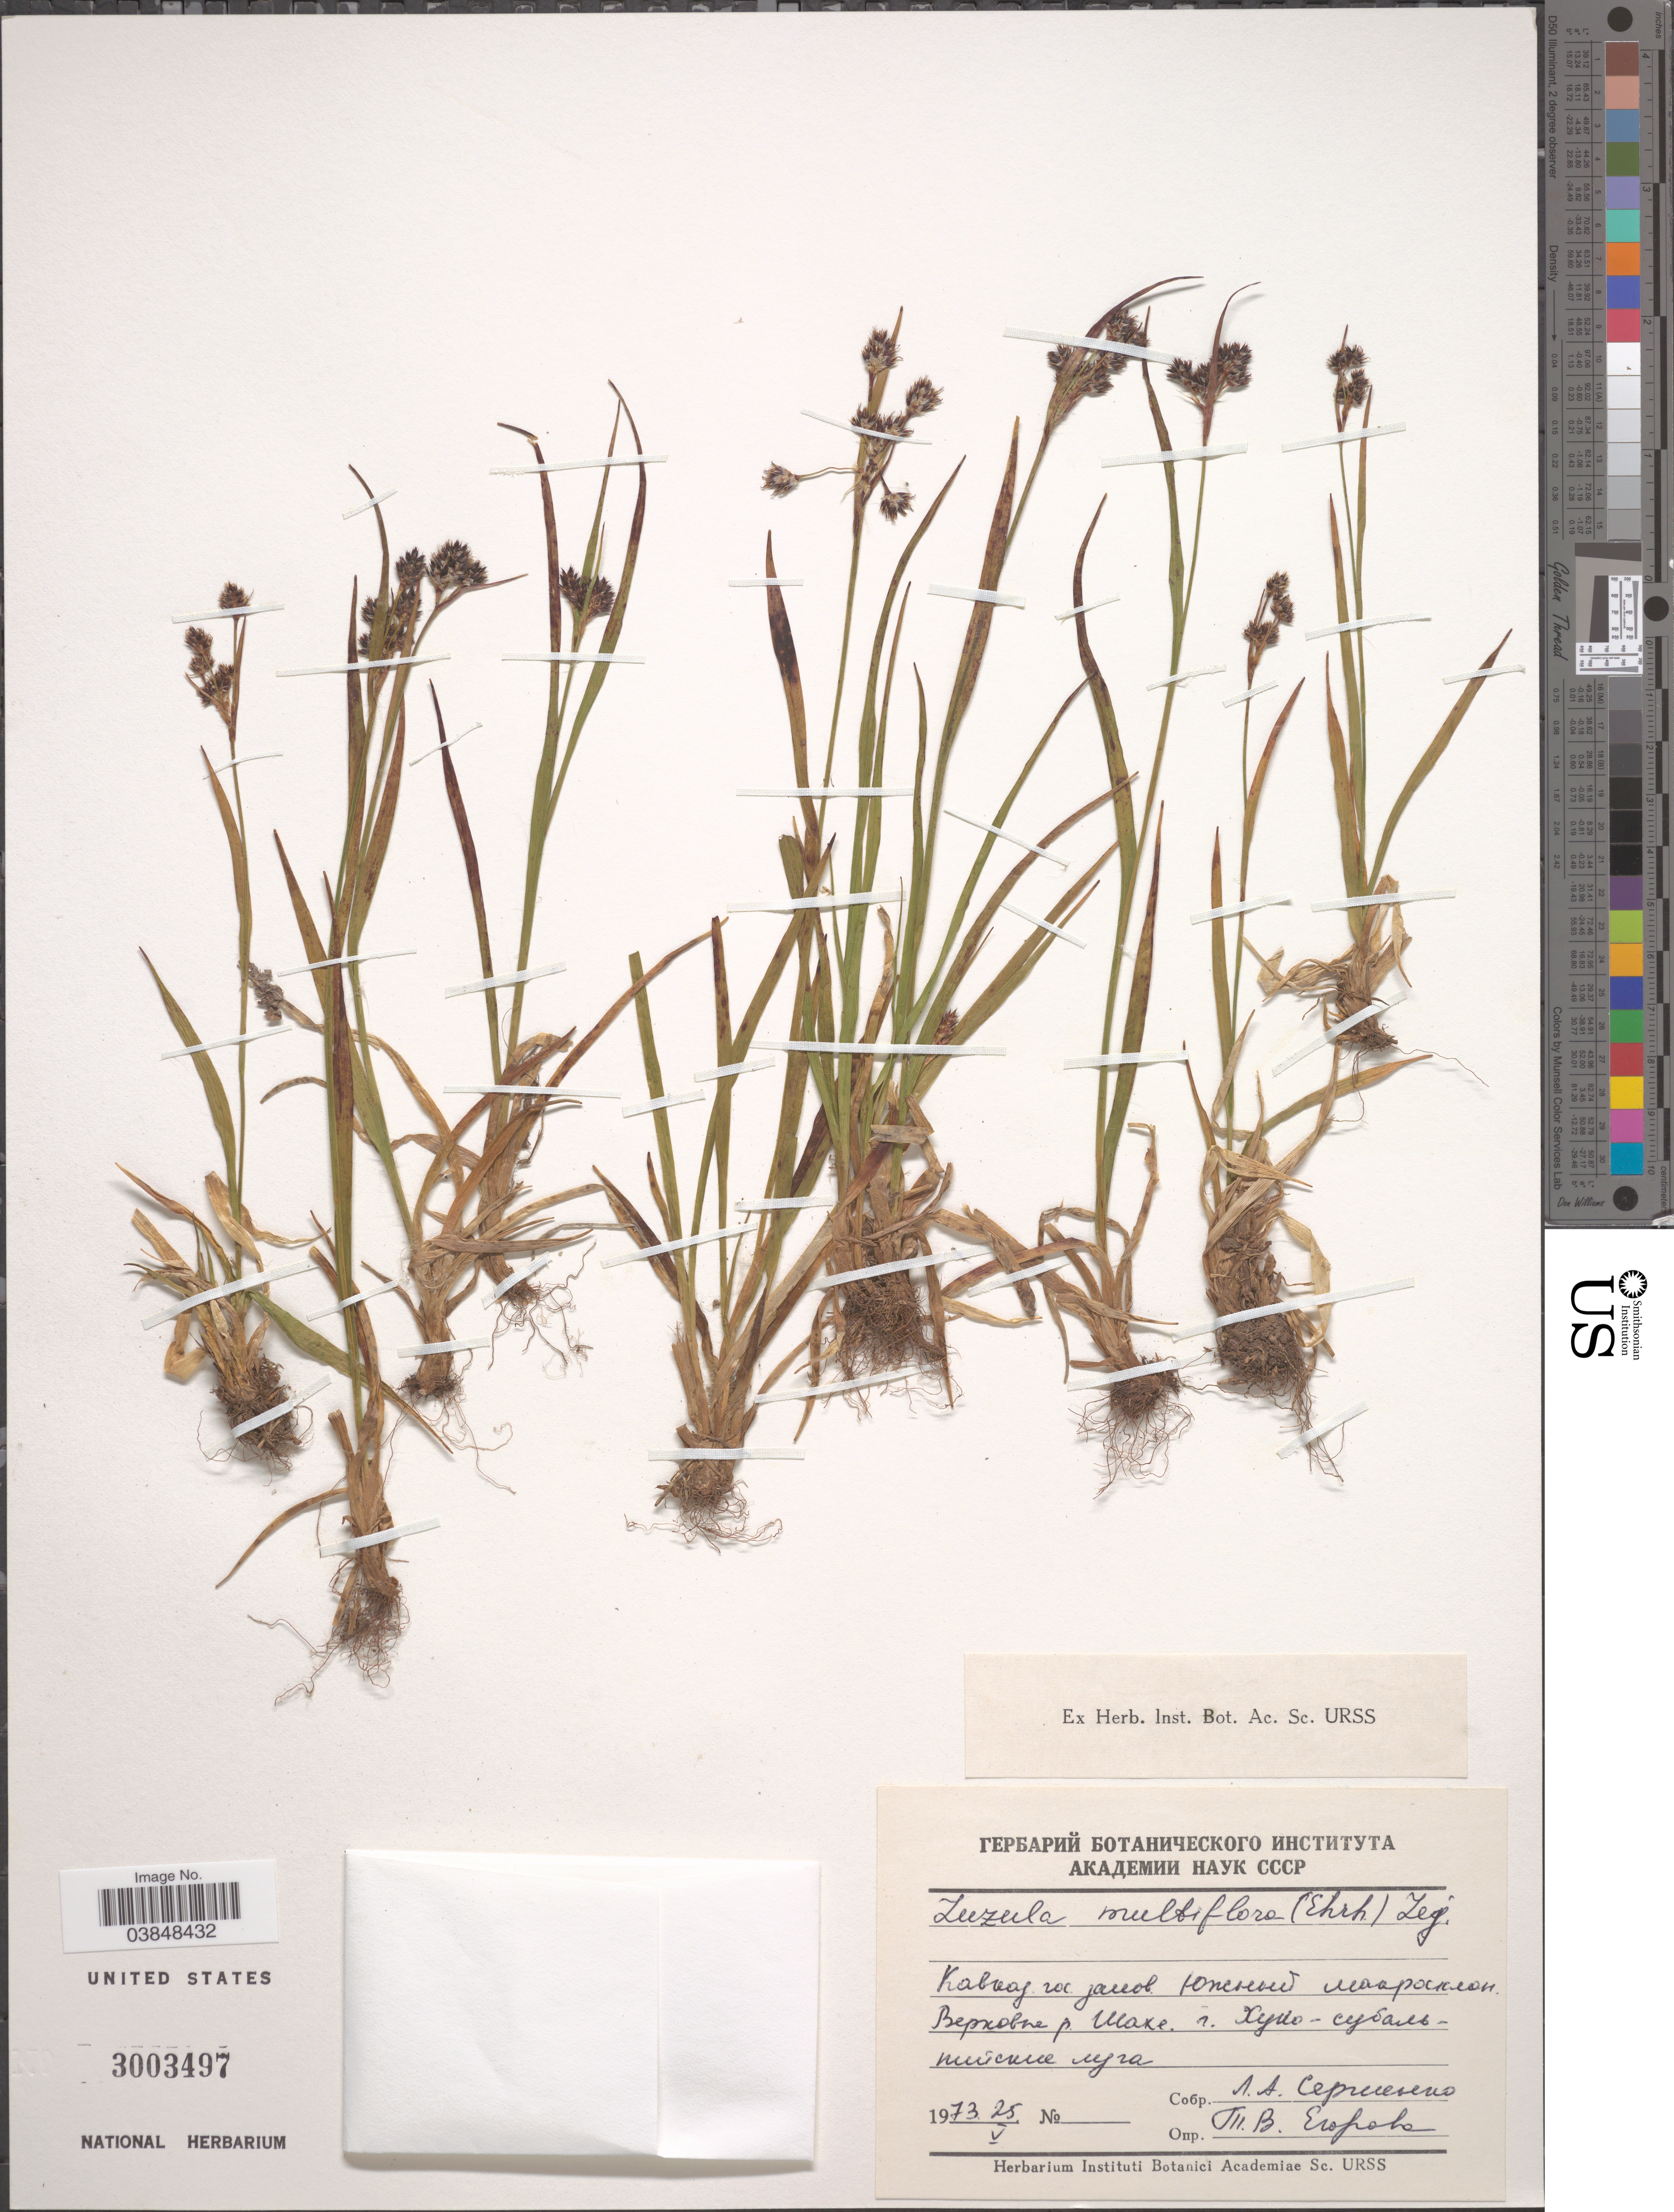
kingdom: Plantae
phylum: Tracheophyta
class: Liliopsida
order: Poales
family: Juncaceae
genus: Luzula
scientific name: Luzula multiflora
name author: (Ehrh.) Lej.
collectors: X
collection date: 1973-05-25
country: Russian Federation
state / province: Adygea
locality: River Shakhe near Mt. Khuko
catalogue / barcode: US 3003497